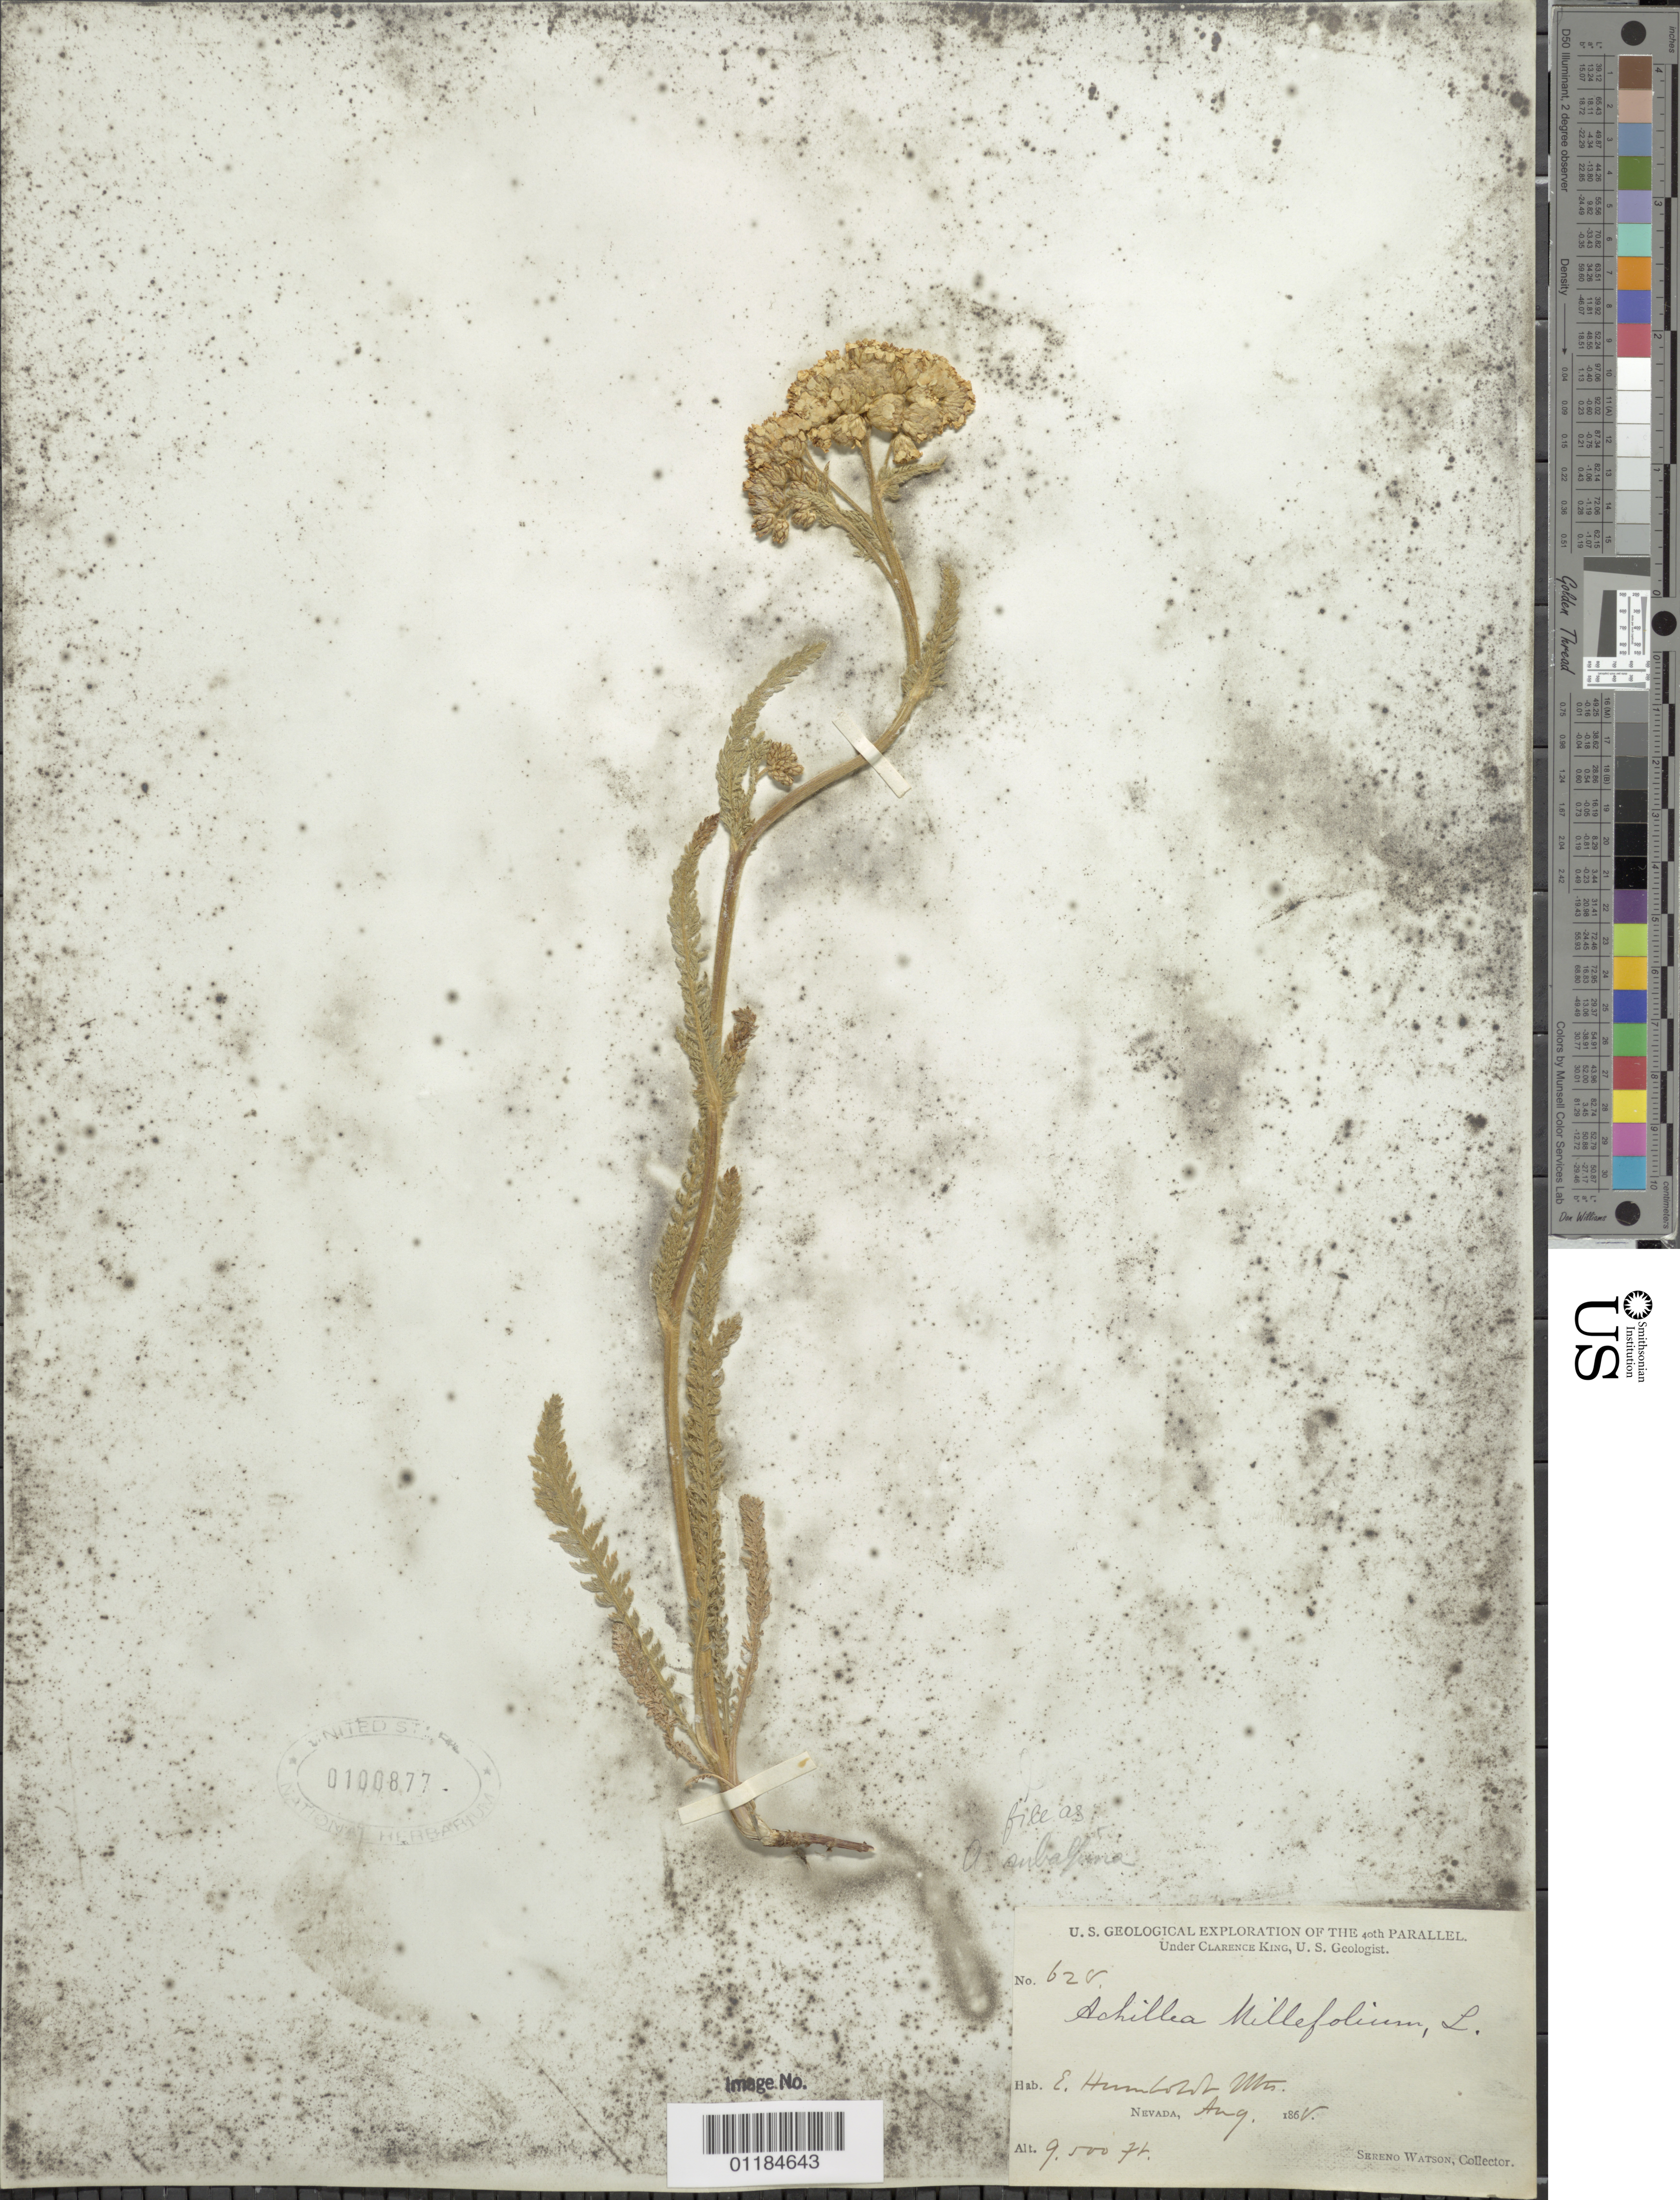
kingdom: Plantae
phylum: Tracheophyta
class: Magnoliopsida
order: Asterales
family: Asteraceae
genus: Achillea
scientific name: Achillea subalpina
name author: Greene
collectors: S. Watson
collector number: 628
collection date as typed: Aug 1868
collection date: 1868-08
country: United States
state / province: Nevada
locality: East Humboldt Mts.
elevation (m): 2896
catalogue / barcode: US 100877